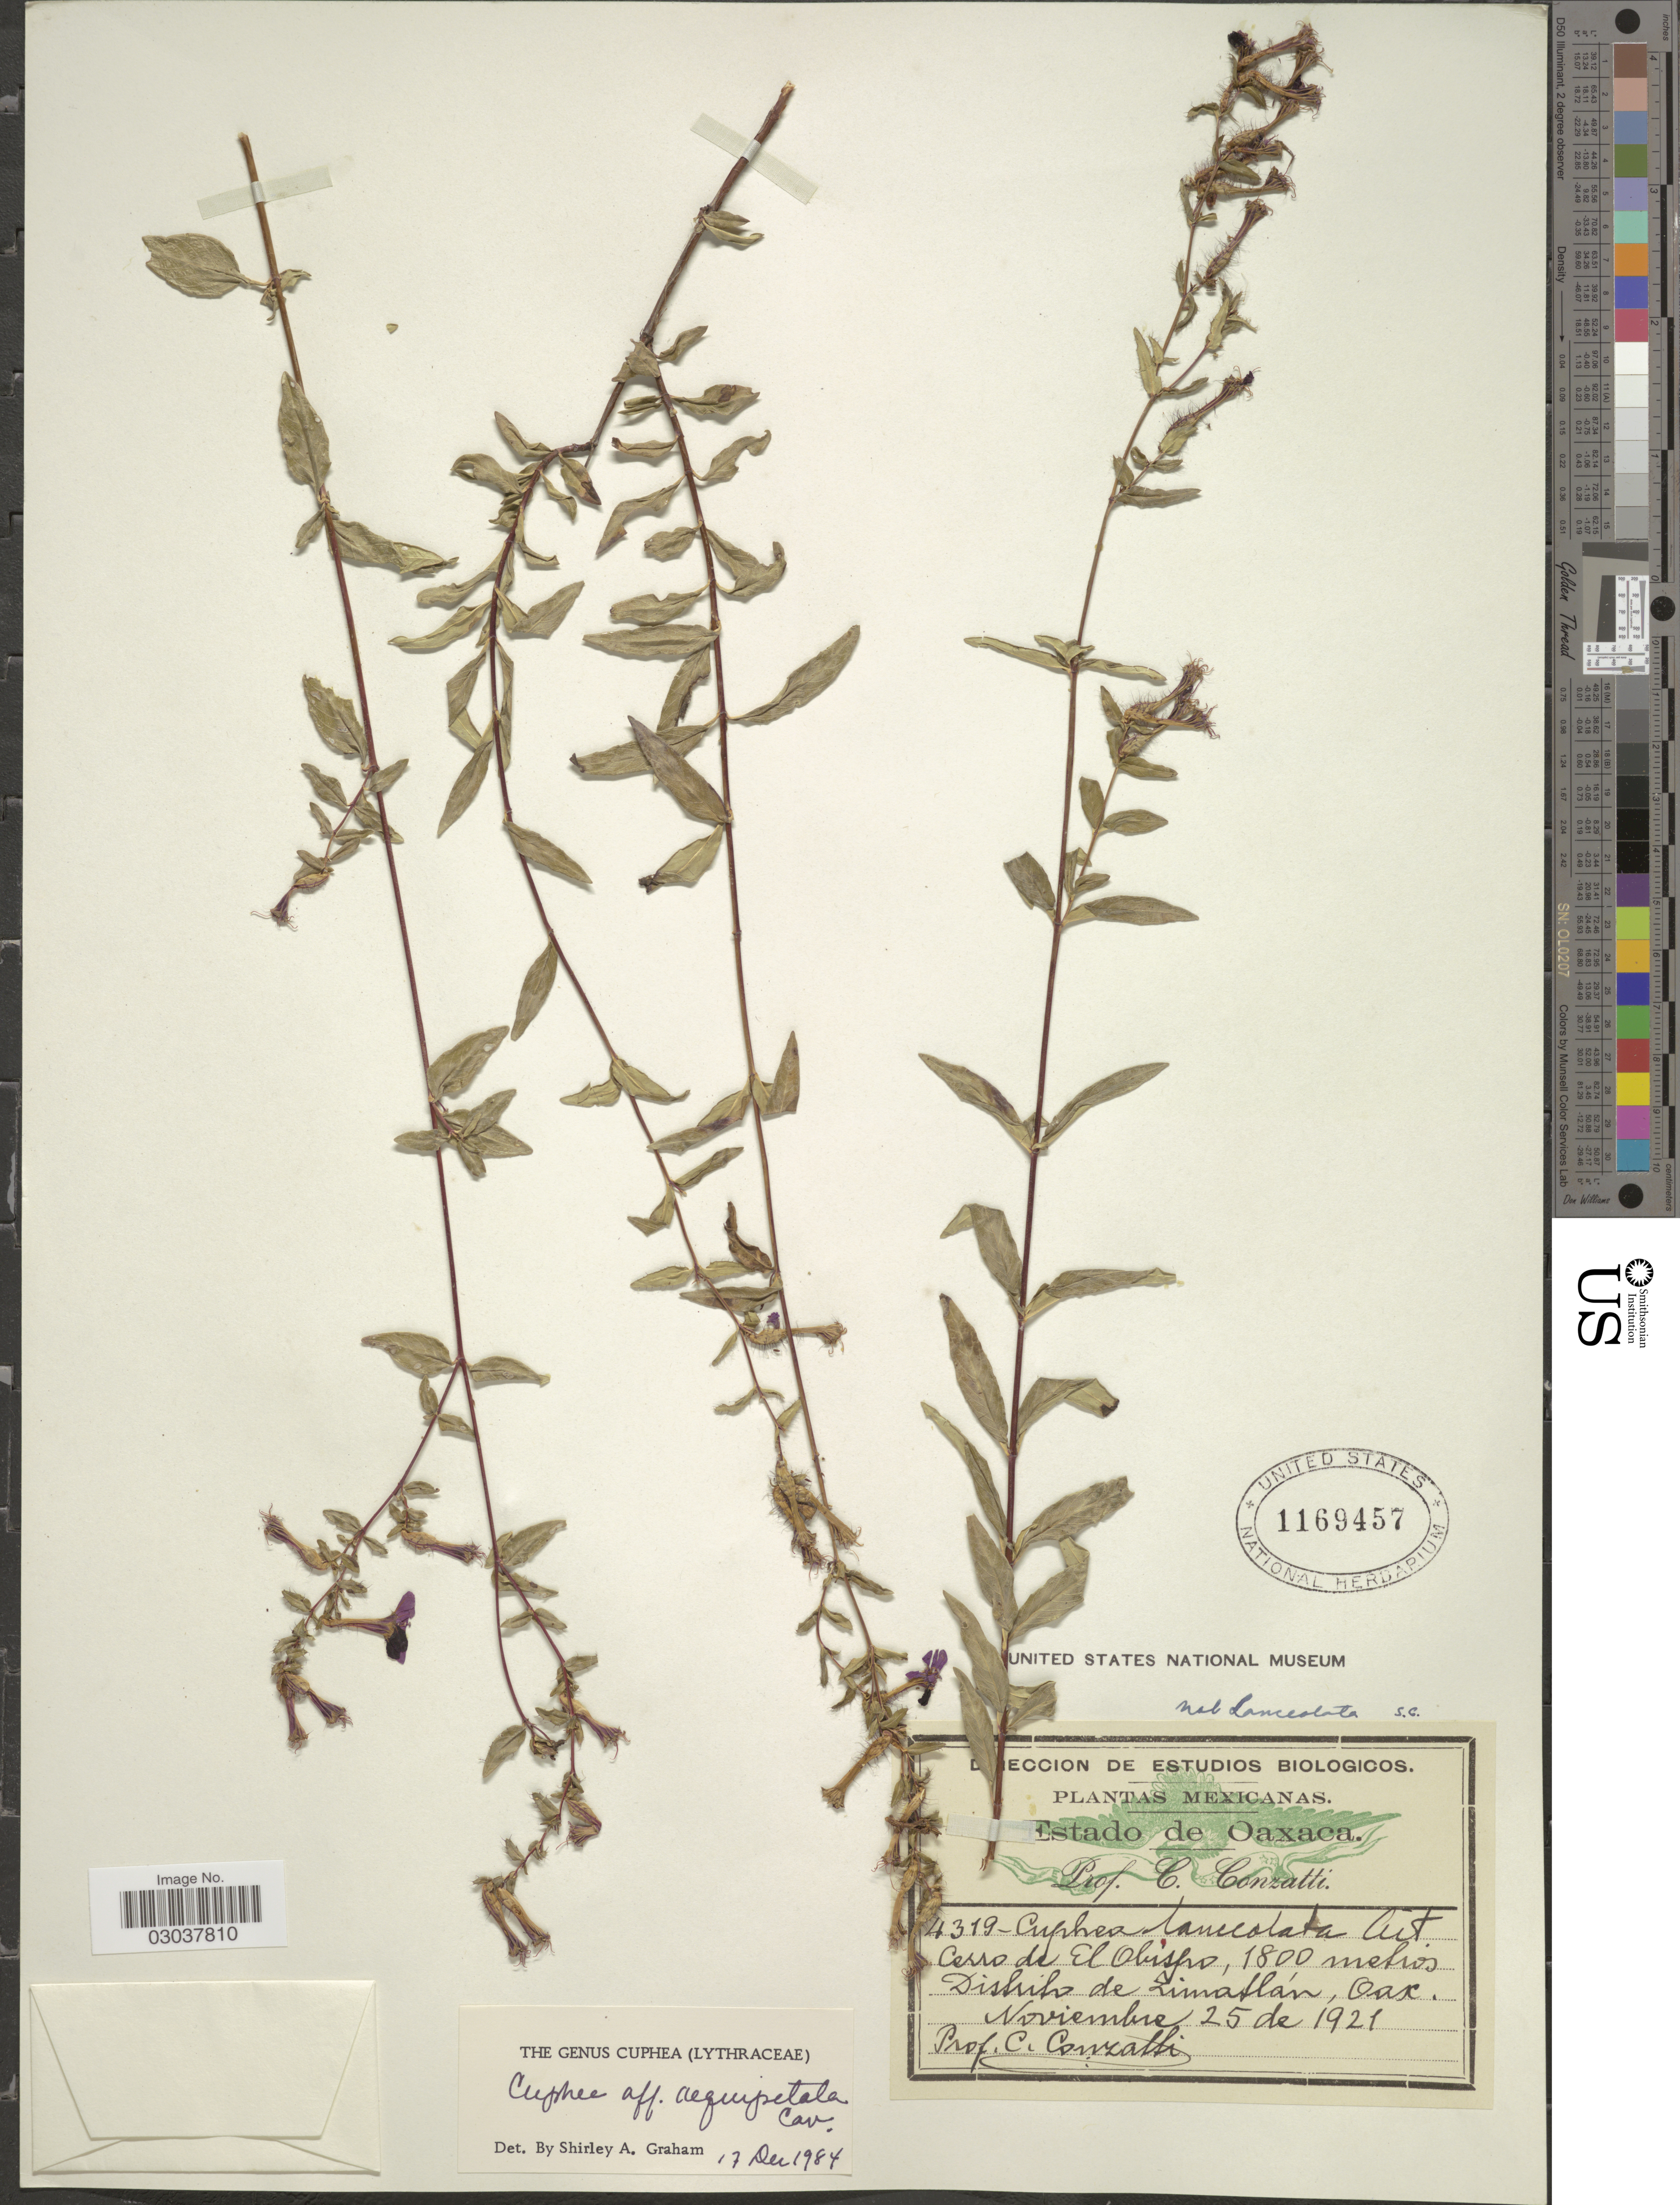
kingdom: Plantae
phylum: Tracheophyta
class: Magnoliopsida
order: Myrtales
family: Lythraceae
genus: Cuphea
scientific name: Cuphea aequipetala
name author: Cav.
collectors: C. Conzatti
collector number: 4319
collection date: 1921-11-25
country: Mexico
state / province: Oaxaca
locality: Cerro de El Obispo, Distrito de Zimatlán.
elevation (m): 1800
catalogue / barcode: US 1169457